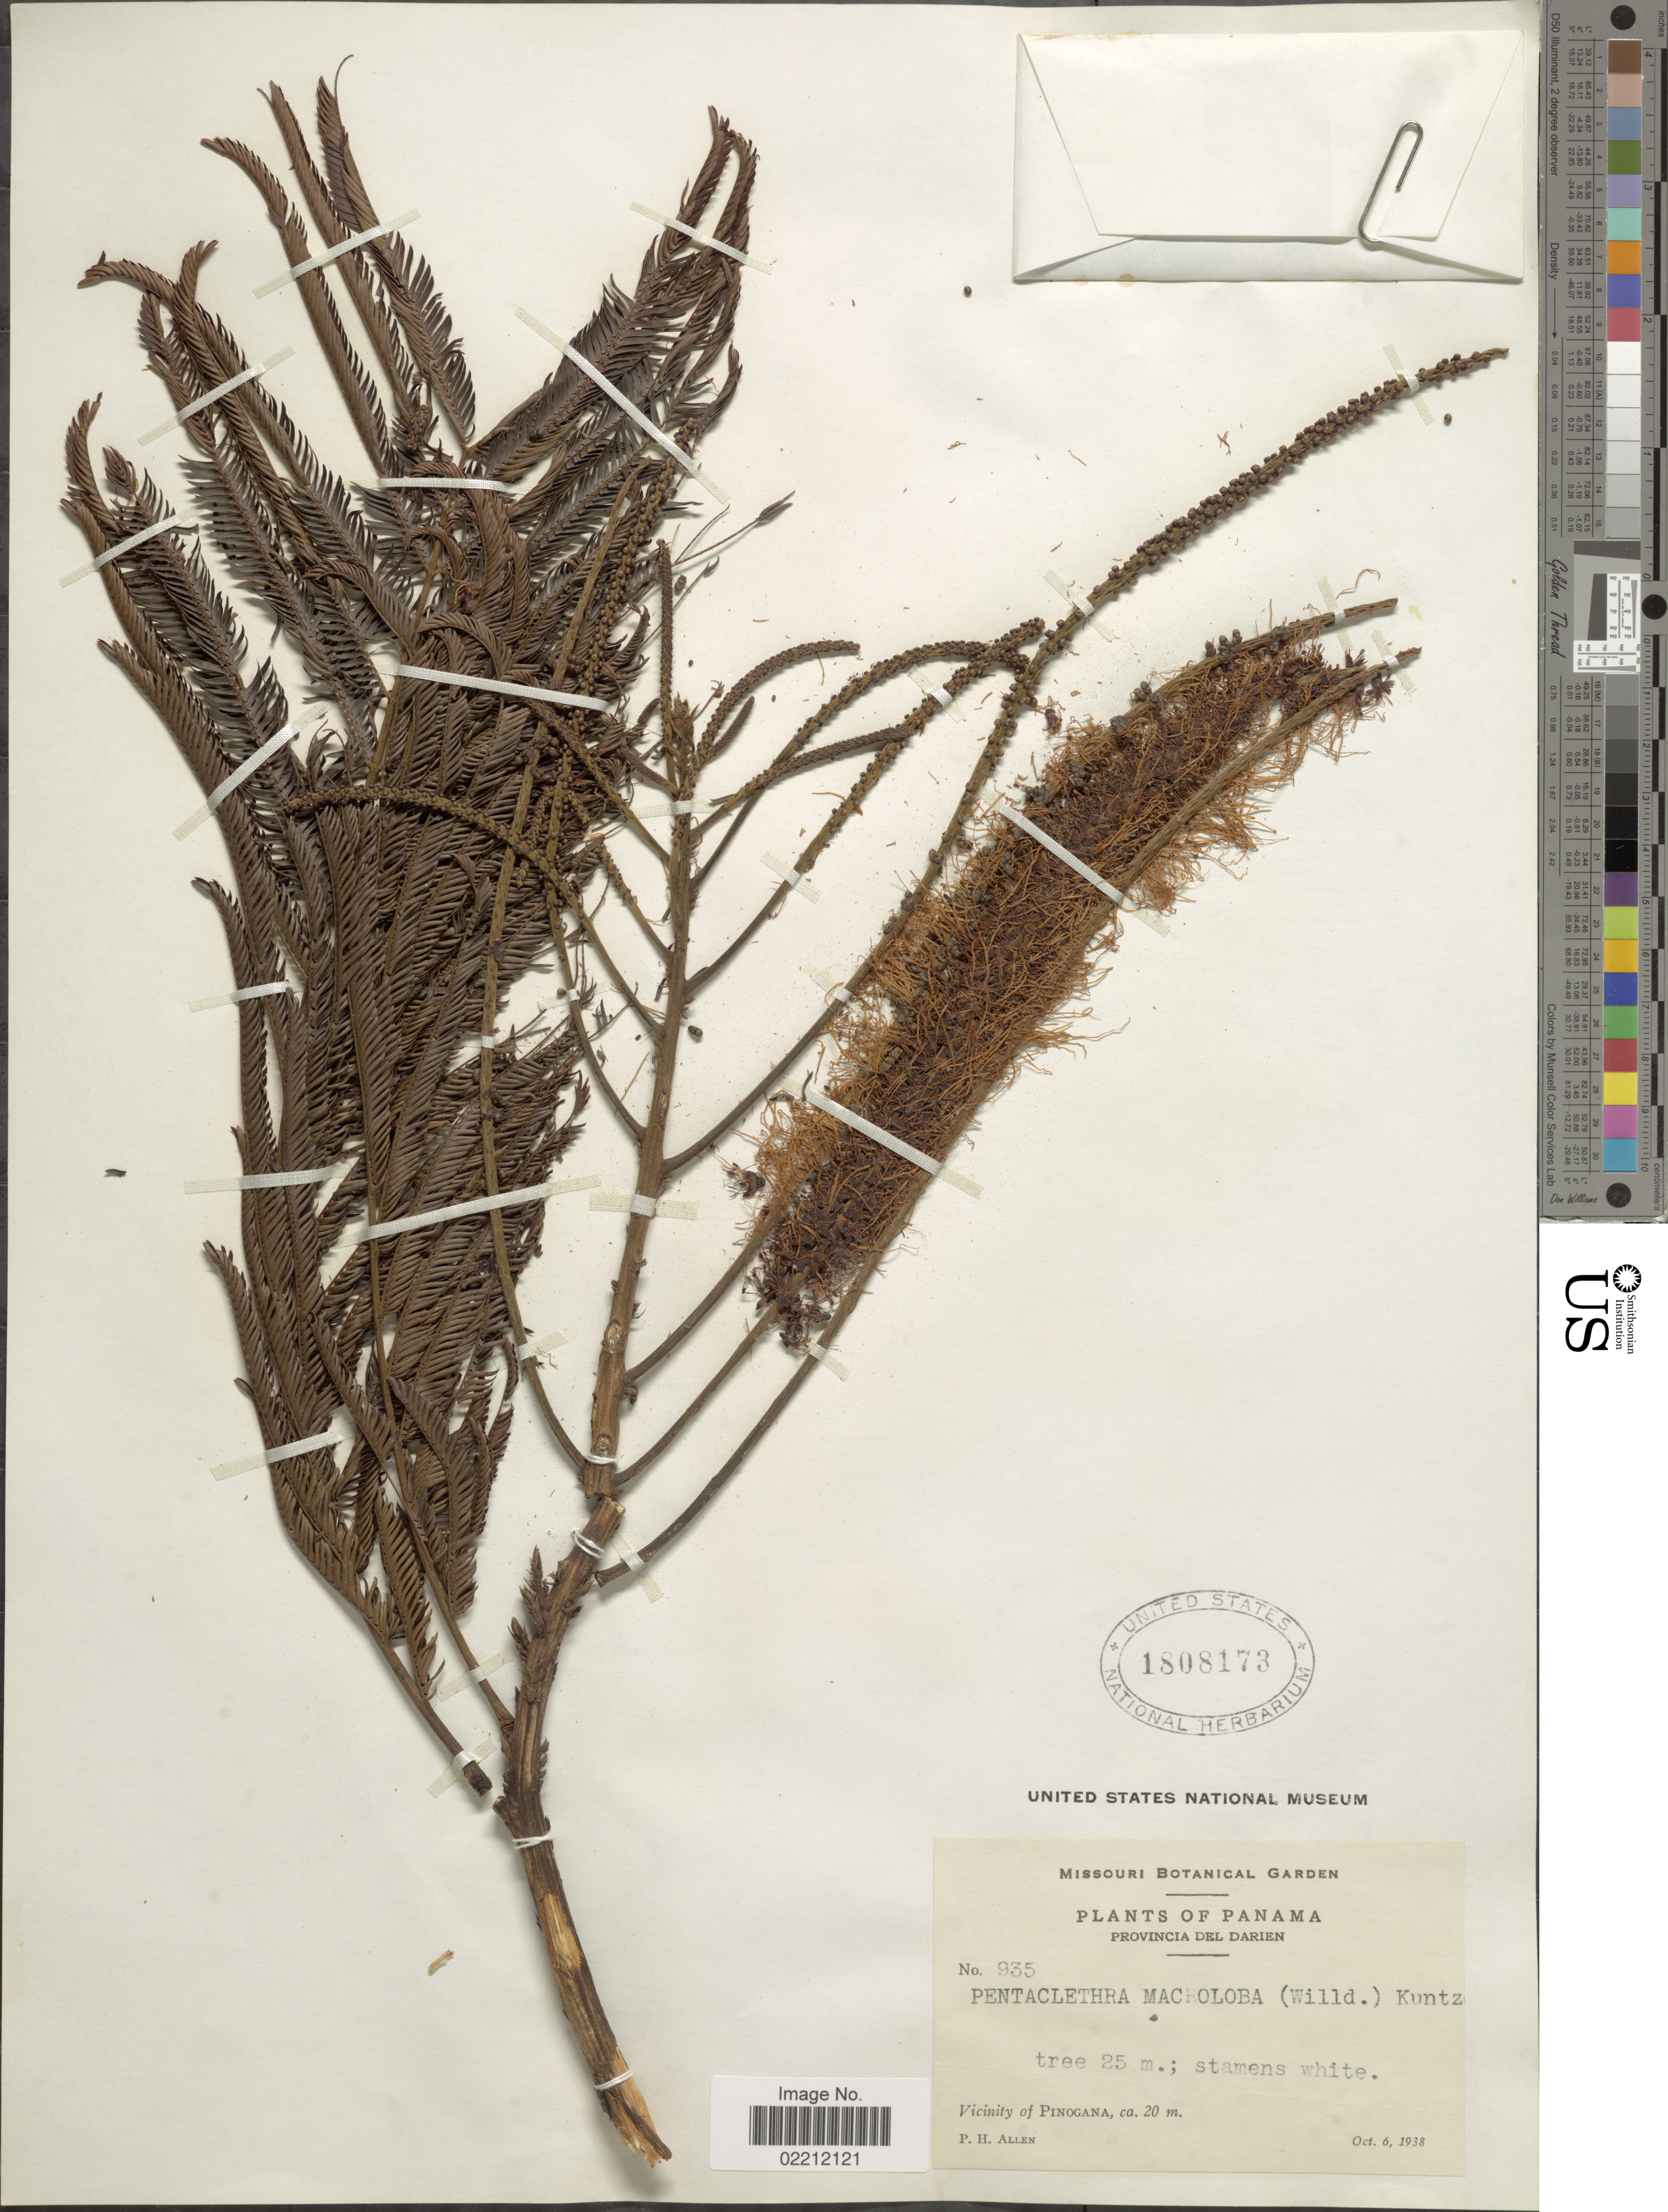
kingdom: Plantae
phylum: Tracheophyta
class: Magnoliopsida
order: Fabales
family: Fabaceae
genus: Pentaclethra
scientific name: Pentaclethra macroloba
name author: (Willd.) Kuntze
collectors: P. H. Allen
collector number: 935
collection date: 1938-10-06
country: Panama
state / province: Darién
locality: Provincia del Darien. Vicinity of Pinogana.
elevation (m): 20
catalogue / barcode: US 1808173